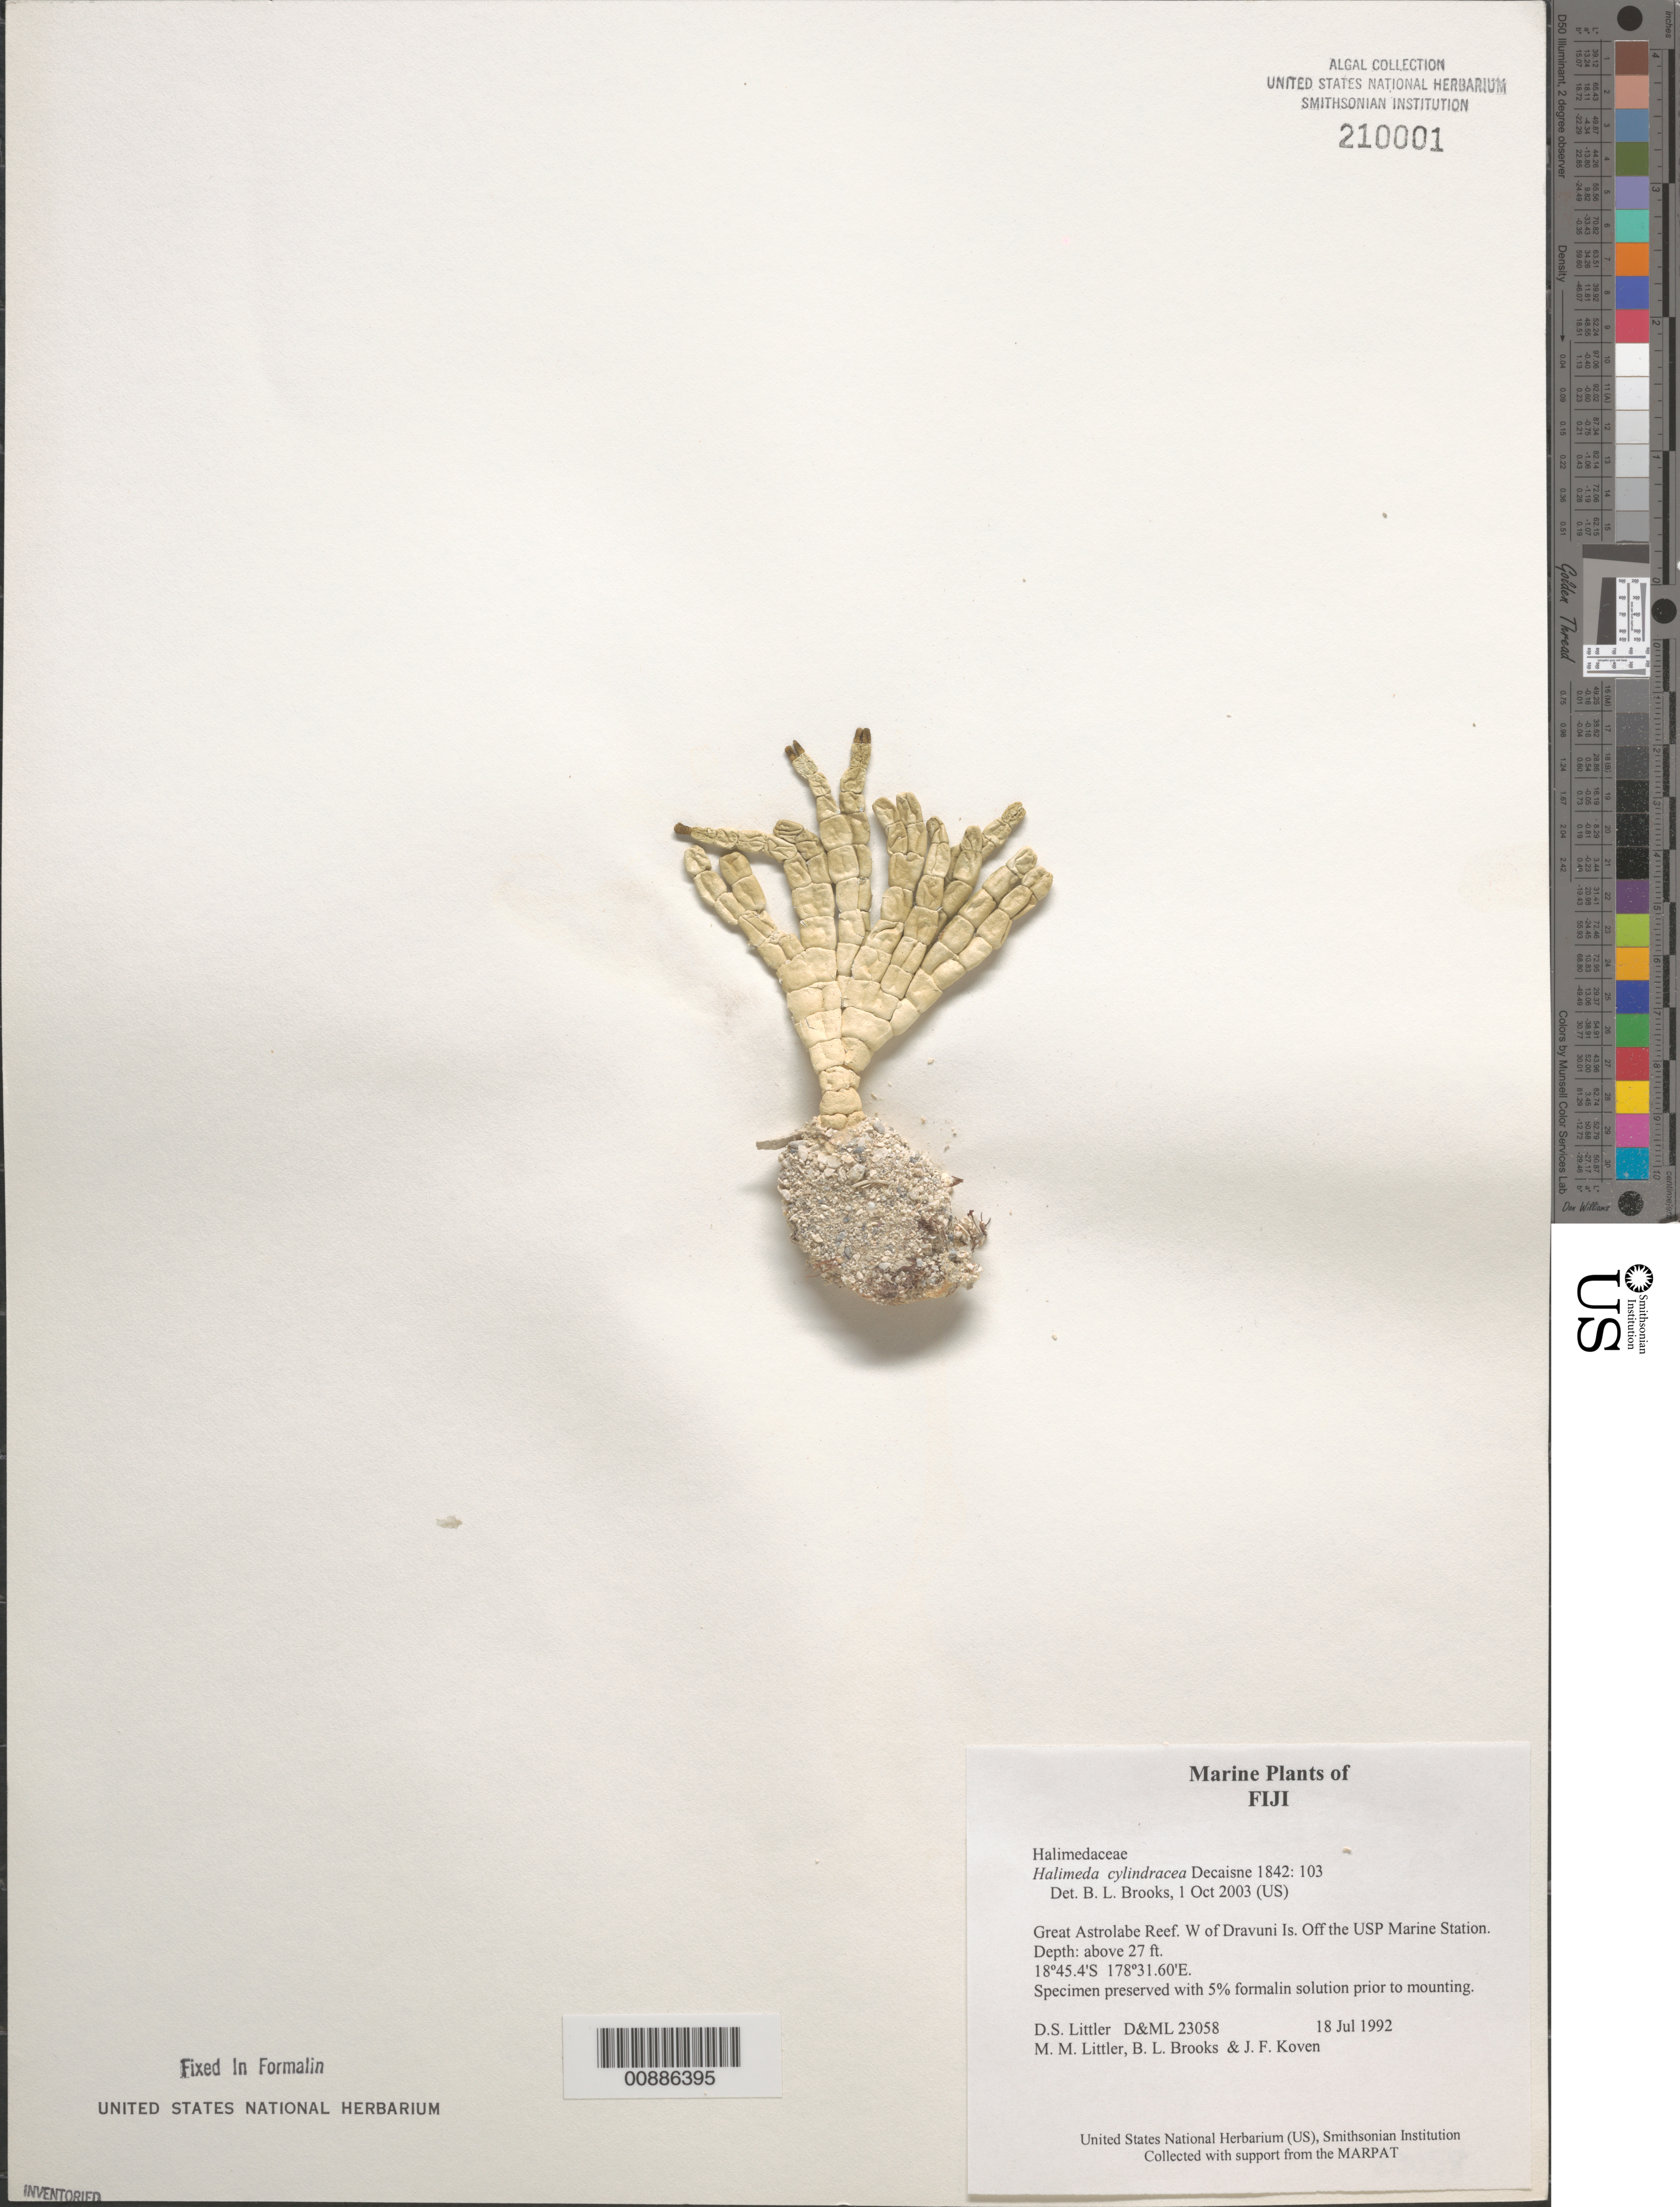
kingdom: Plantae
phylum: Chlorophyta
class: Ulvophyceae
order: Bryopsidales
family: Halimedaceae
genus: Halimeda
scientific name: Halimeda cylindracea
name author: Decne.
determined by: Brooks, B. L., (BOT), Smithsonian Institution - National Museum of Natural History (UNITED STATES)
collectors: D. S. Littler, M. M. Littler, B. Brooks & J. Koven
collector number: D&ML 23058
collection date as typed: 18 Jul 1992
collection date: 1992-07-18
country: Fiji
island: Great Astrolabe Reef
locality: Great Astrolabe Reef, west of Dravuni Island, off USP Marine Station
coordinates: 18 45.4'S, 178 31.60'E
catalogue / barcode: US 210001